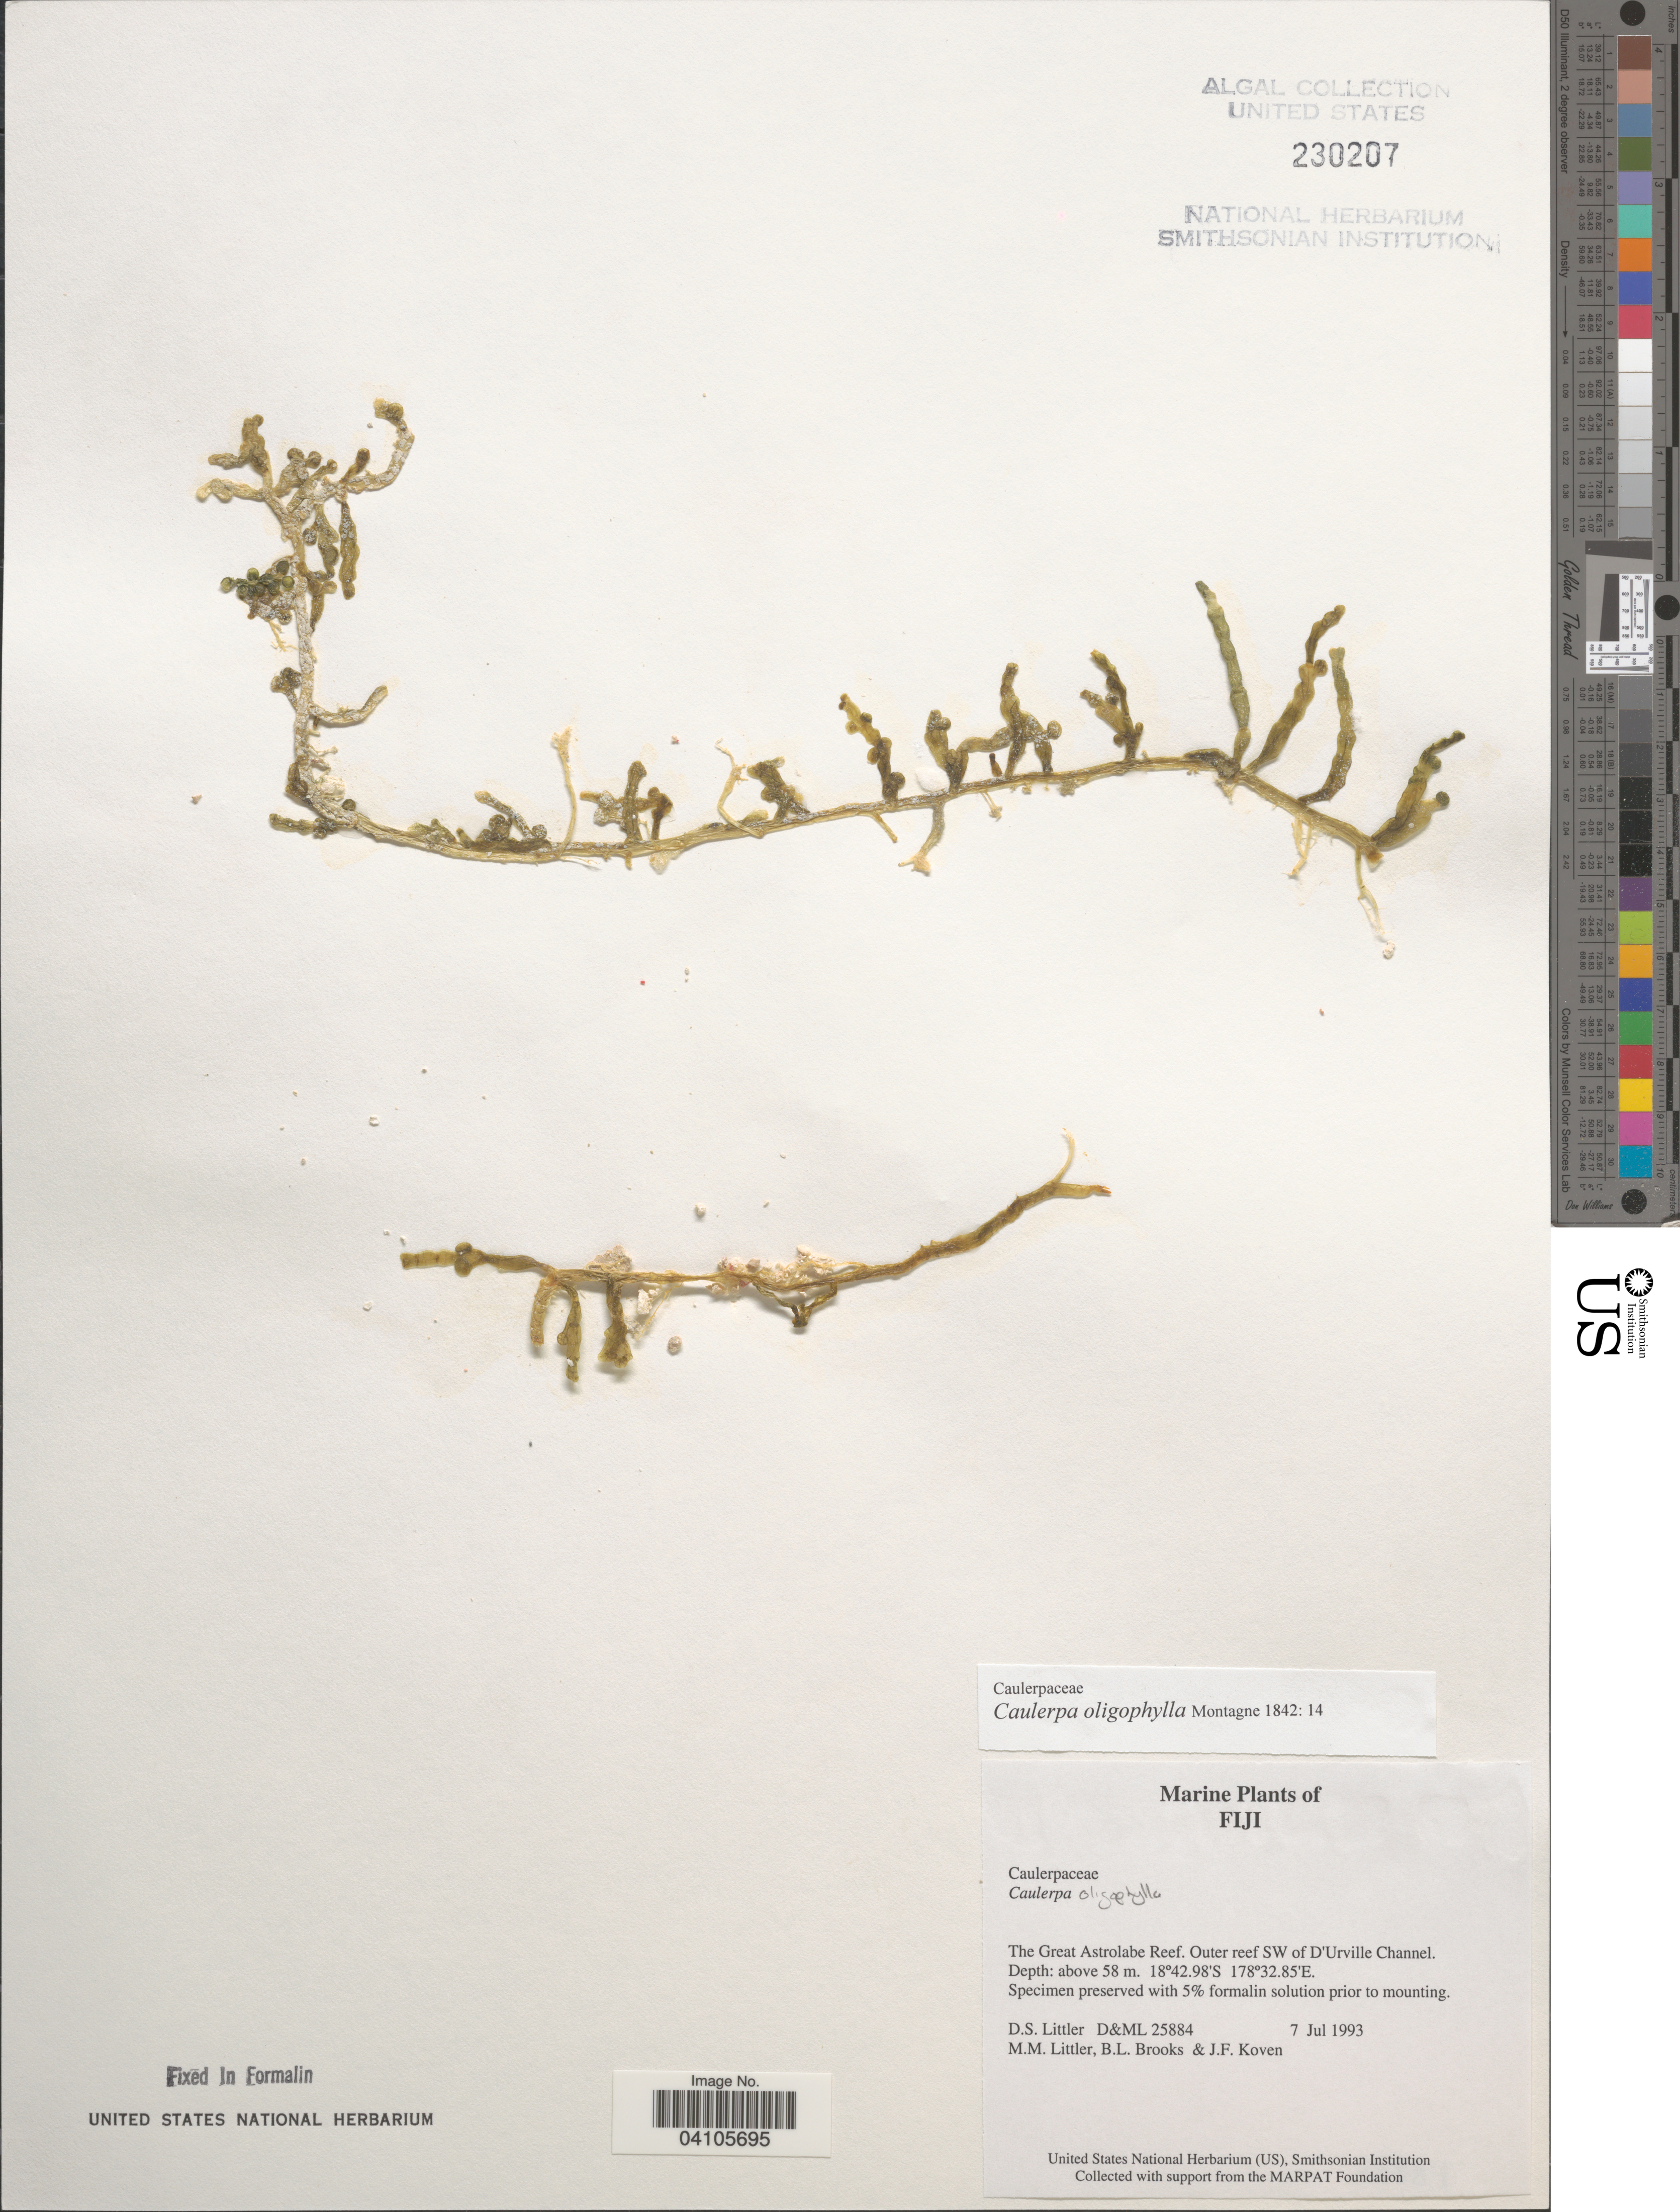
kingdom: Plantae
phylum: Chlorophyta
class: Ulvophyceae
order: Bryopsidales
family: Caulerpaceae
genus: Caulerpa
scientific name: Caulerpa oligophylla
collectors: D. S. Littler, B. Brooks & J. Koven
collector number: D&ML 25884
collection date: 1993-07-07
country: Fiji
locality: The Great Astrolabe Reef. Outer reef SW of D'Urville Channel.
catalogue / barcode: US 230207